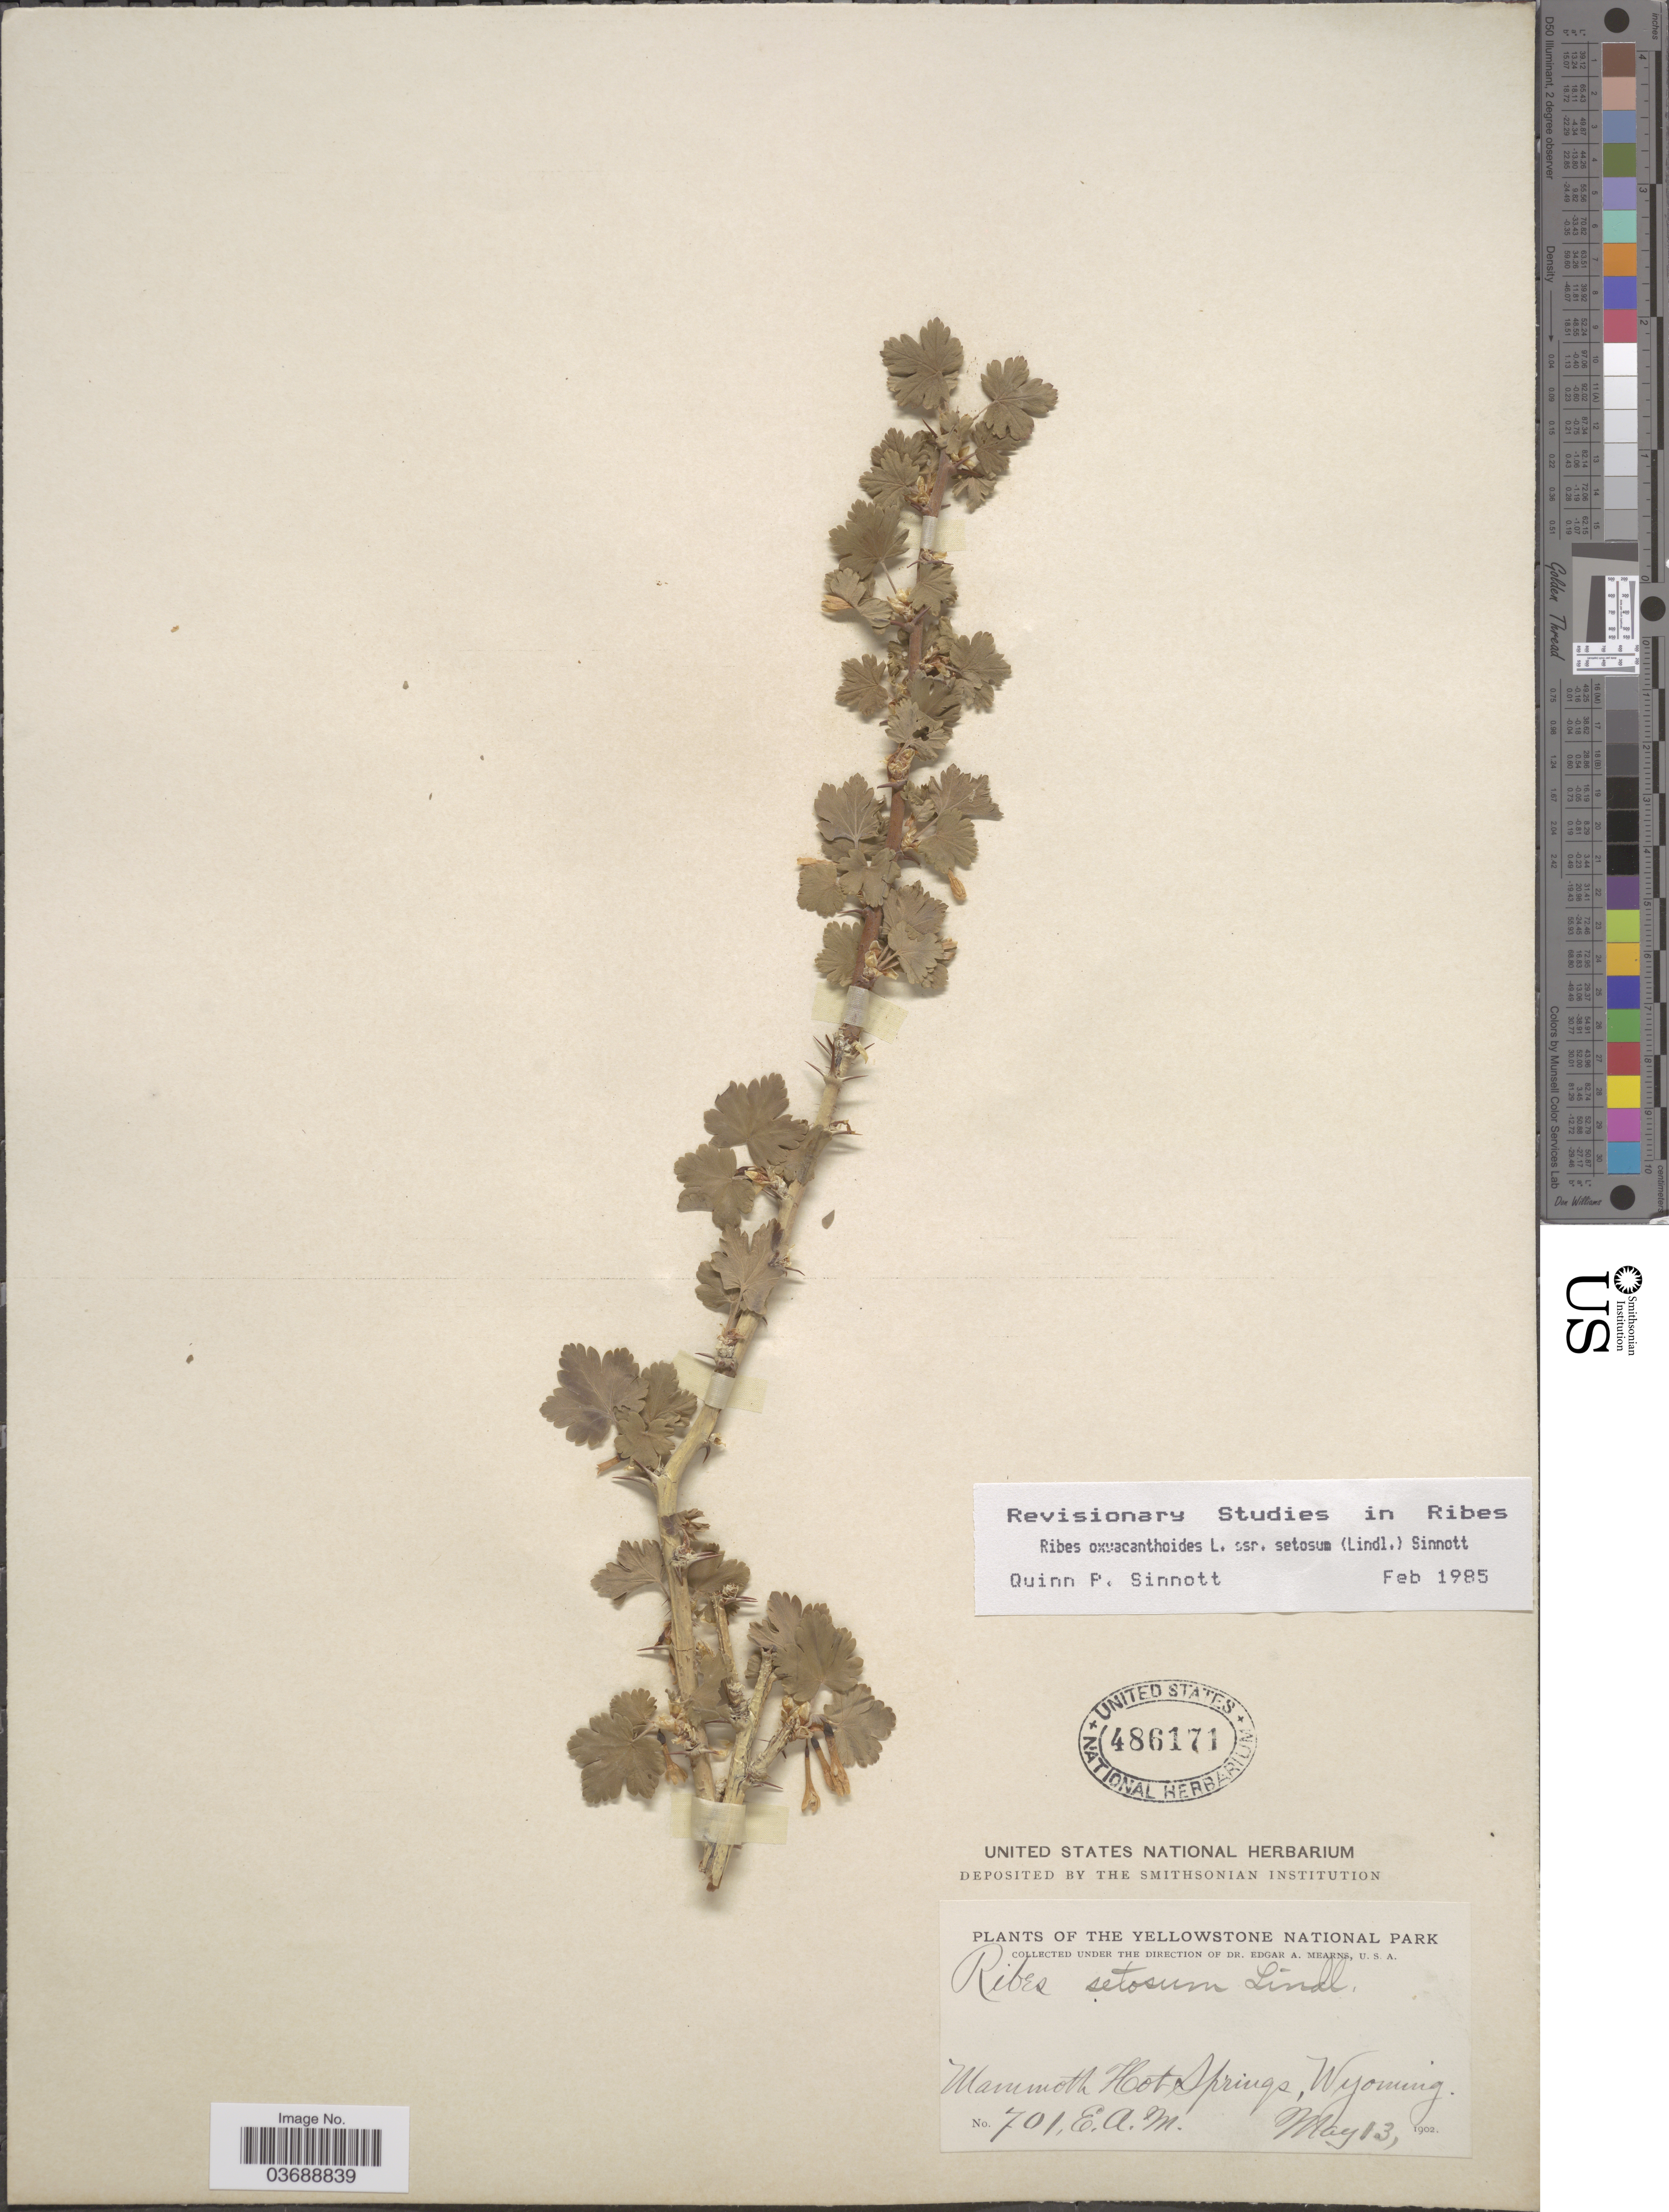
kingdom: Plantae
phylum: Tracheophyta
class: Magnoliopsida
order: Saxifragales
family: Grossulariaceae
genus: Ribes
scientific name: Ribes oxyacanthoides subsp. setosum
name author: (Lindl.) Q.P. Sinnott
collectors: E. A. Mearns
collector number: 701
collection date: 1902-05-13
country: United States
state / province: Wyoming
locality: The Yellowstone National Park. Mammoth Hot Springs.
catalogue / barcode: US 486171